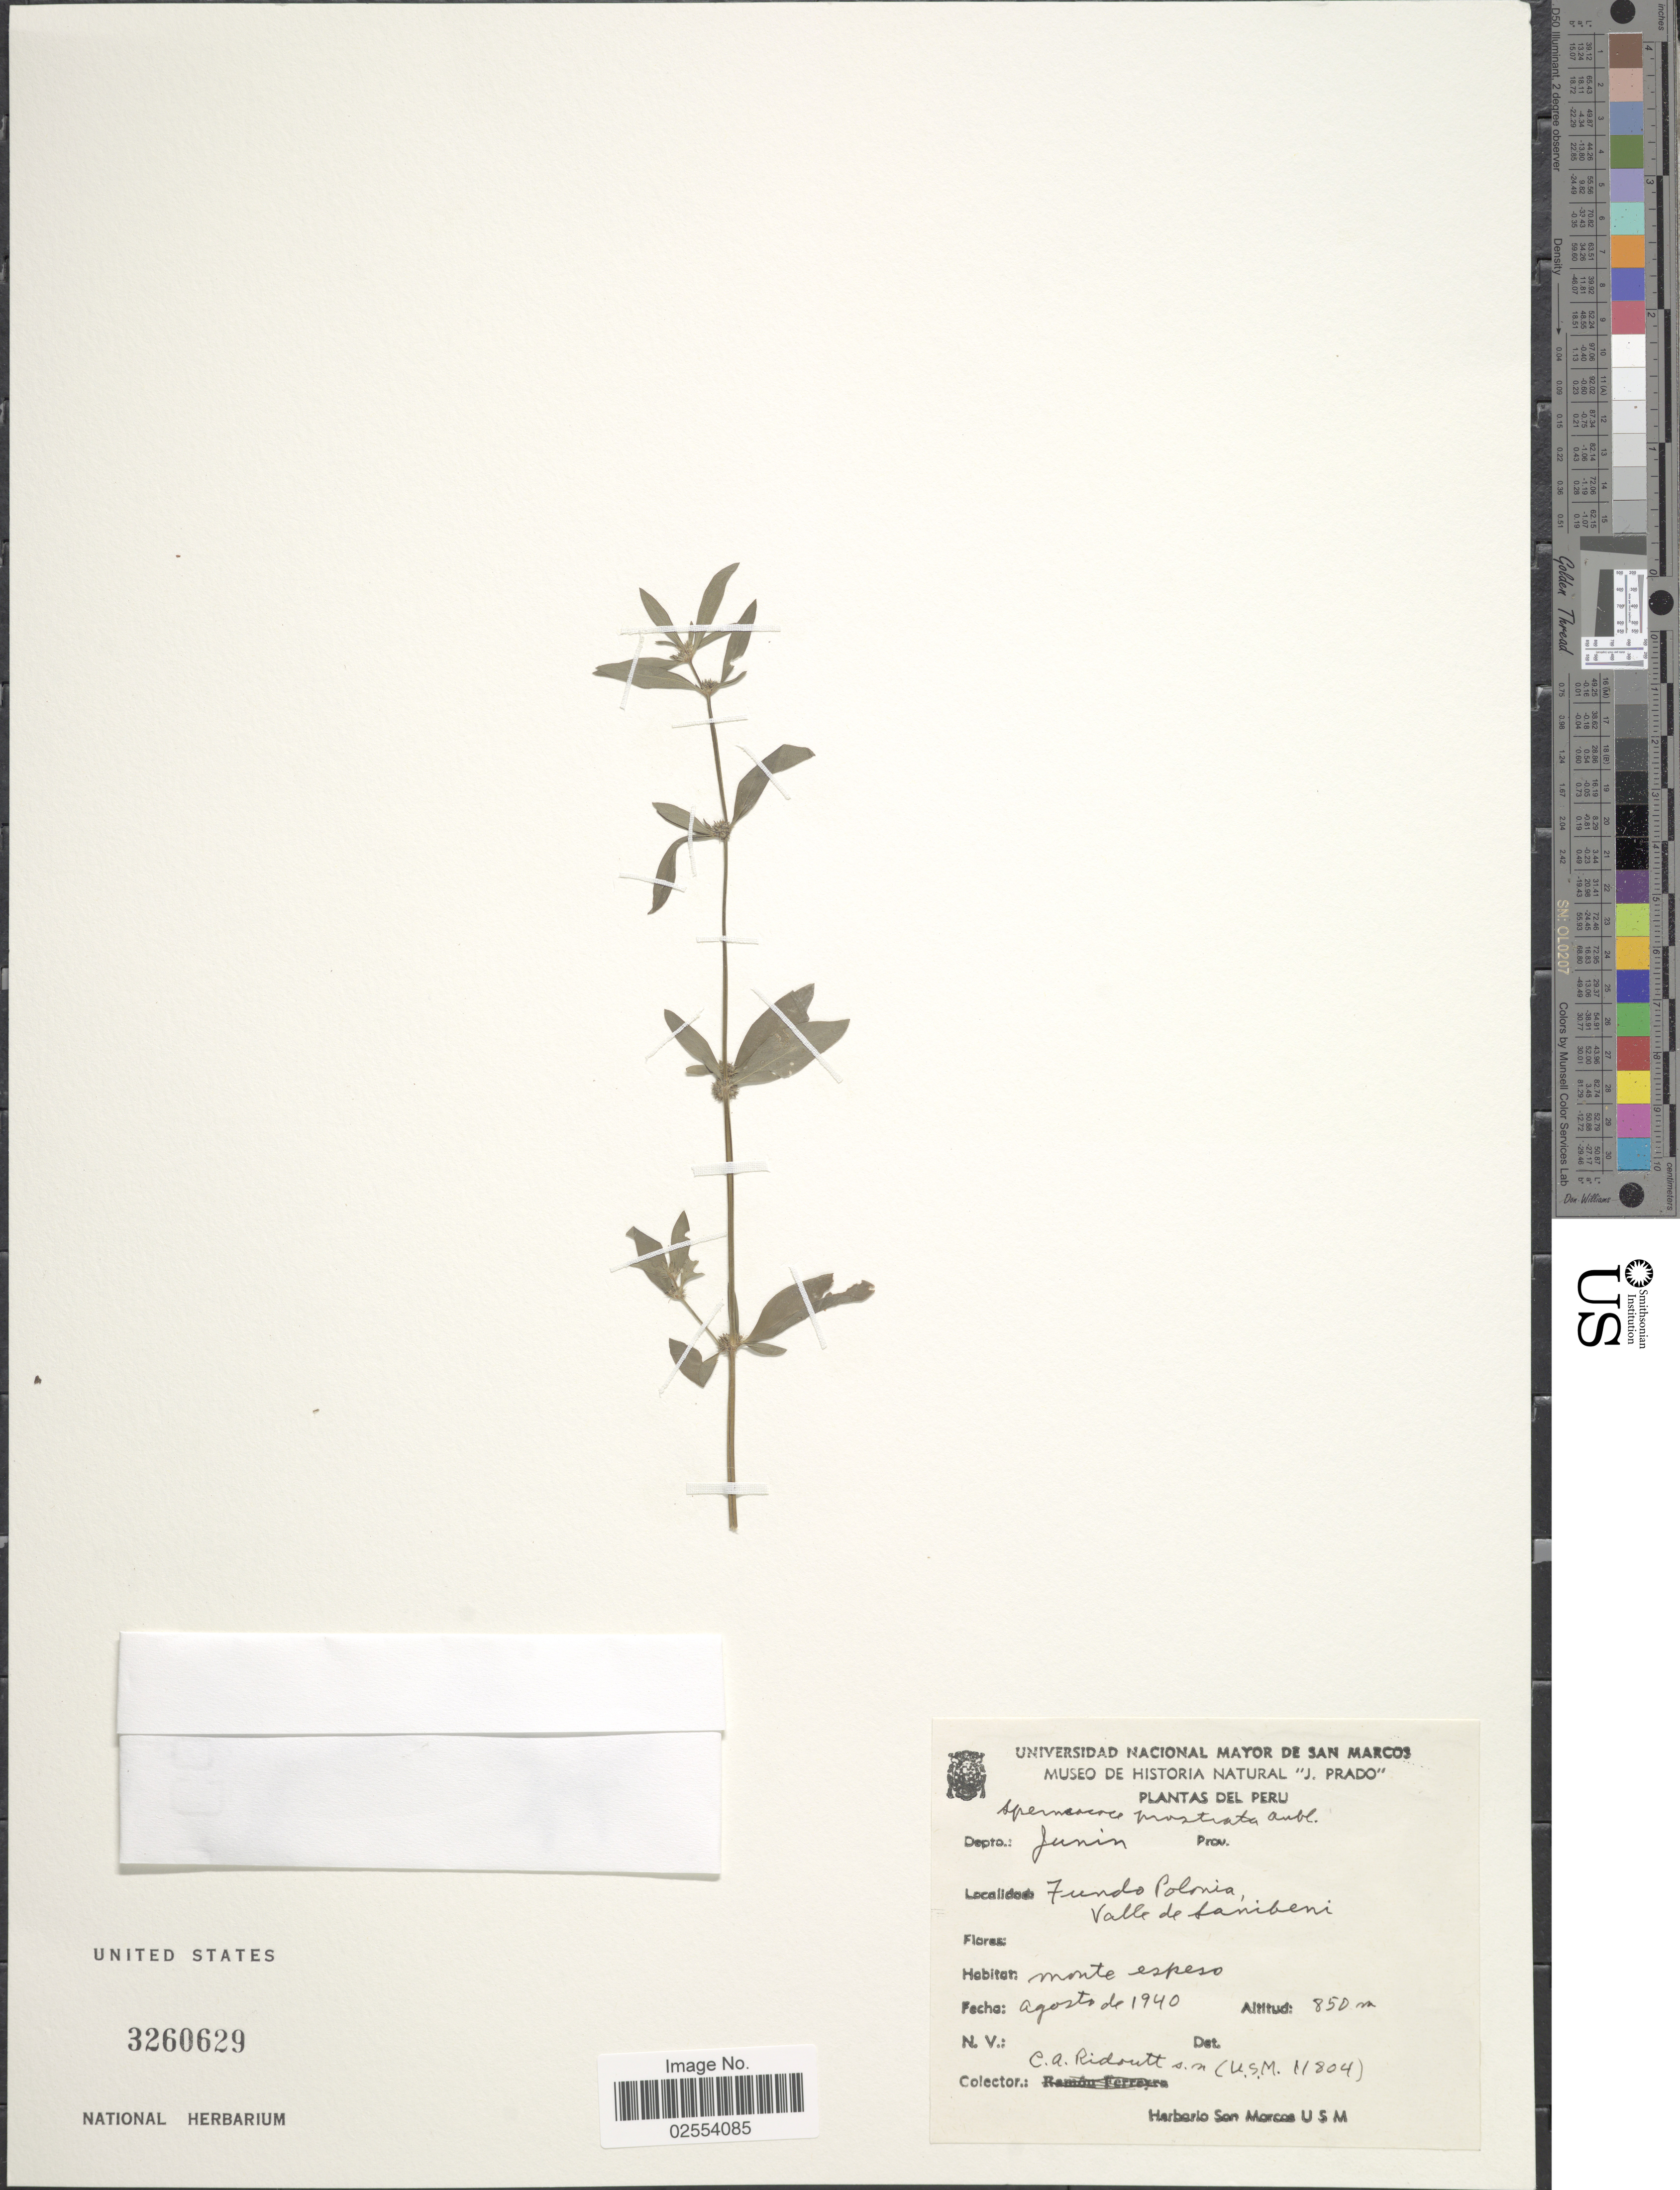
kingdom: Plantae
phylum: Tracheophyta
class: Magnoliopsida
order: Gentianales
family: Rubiaceae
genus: Spermacoce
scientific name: Spermacoce prostrata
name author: Aubl.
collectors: C. Ridoutt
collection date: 1940-08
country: Peru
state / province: Junín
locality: Depto. Junin, Fundo Polonia, Valle de Sanibeni, monte espeso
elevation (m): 850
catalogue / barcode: US 3260629